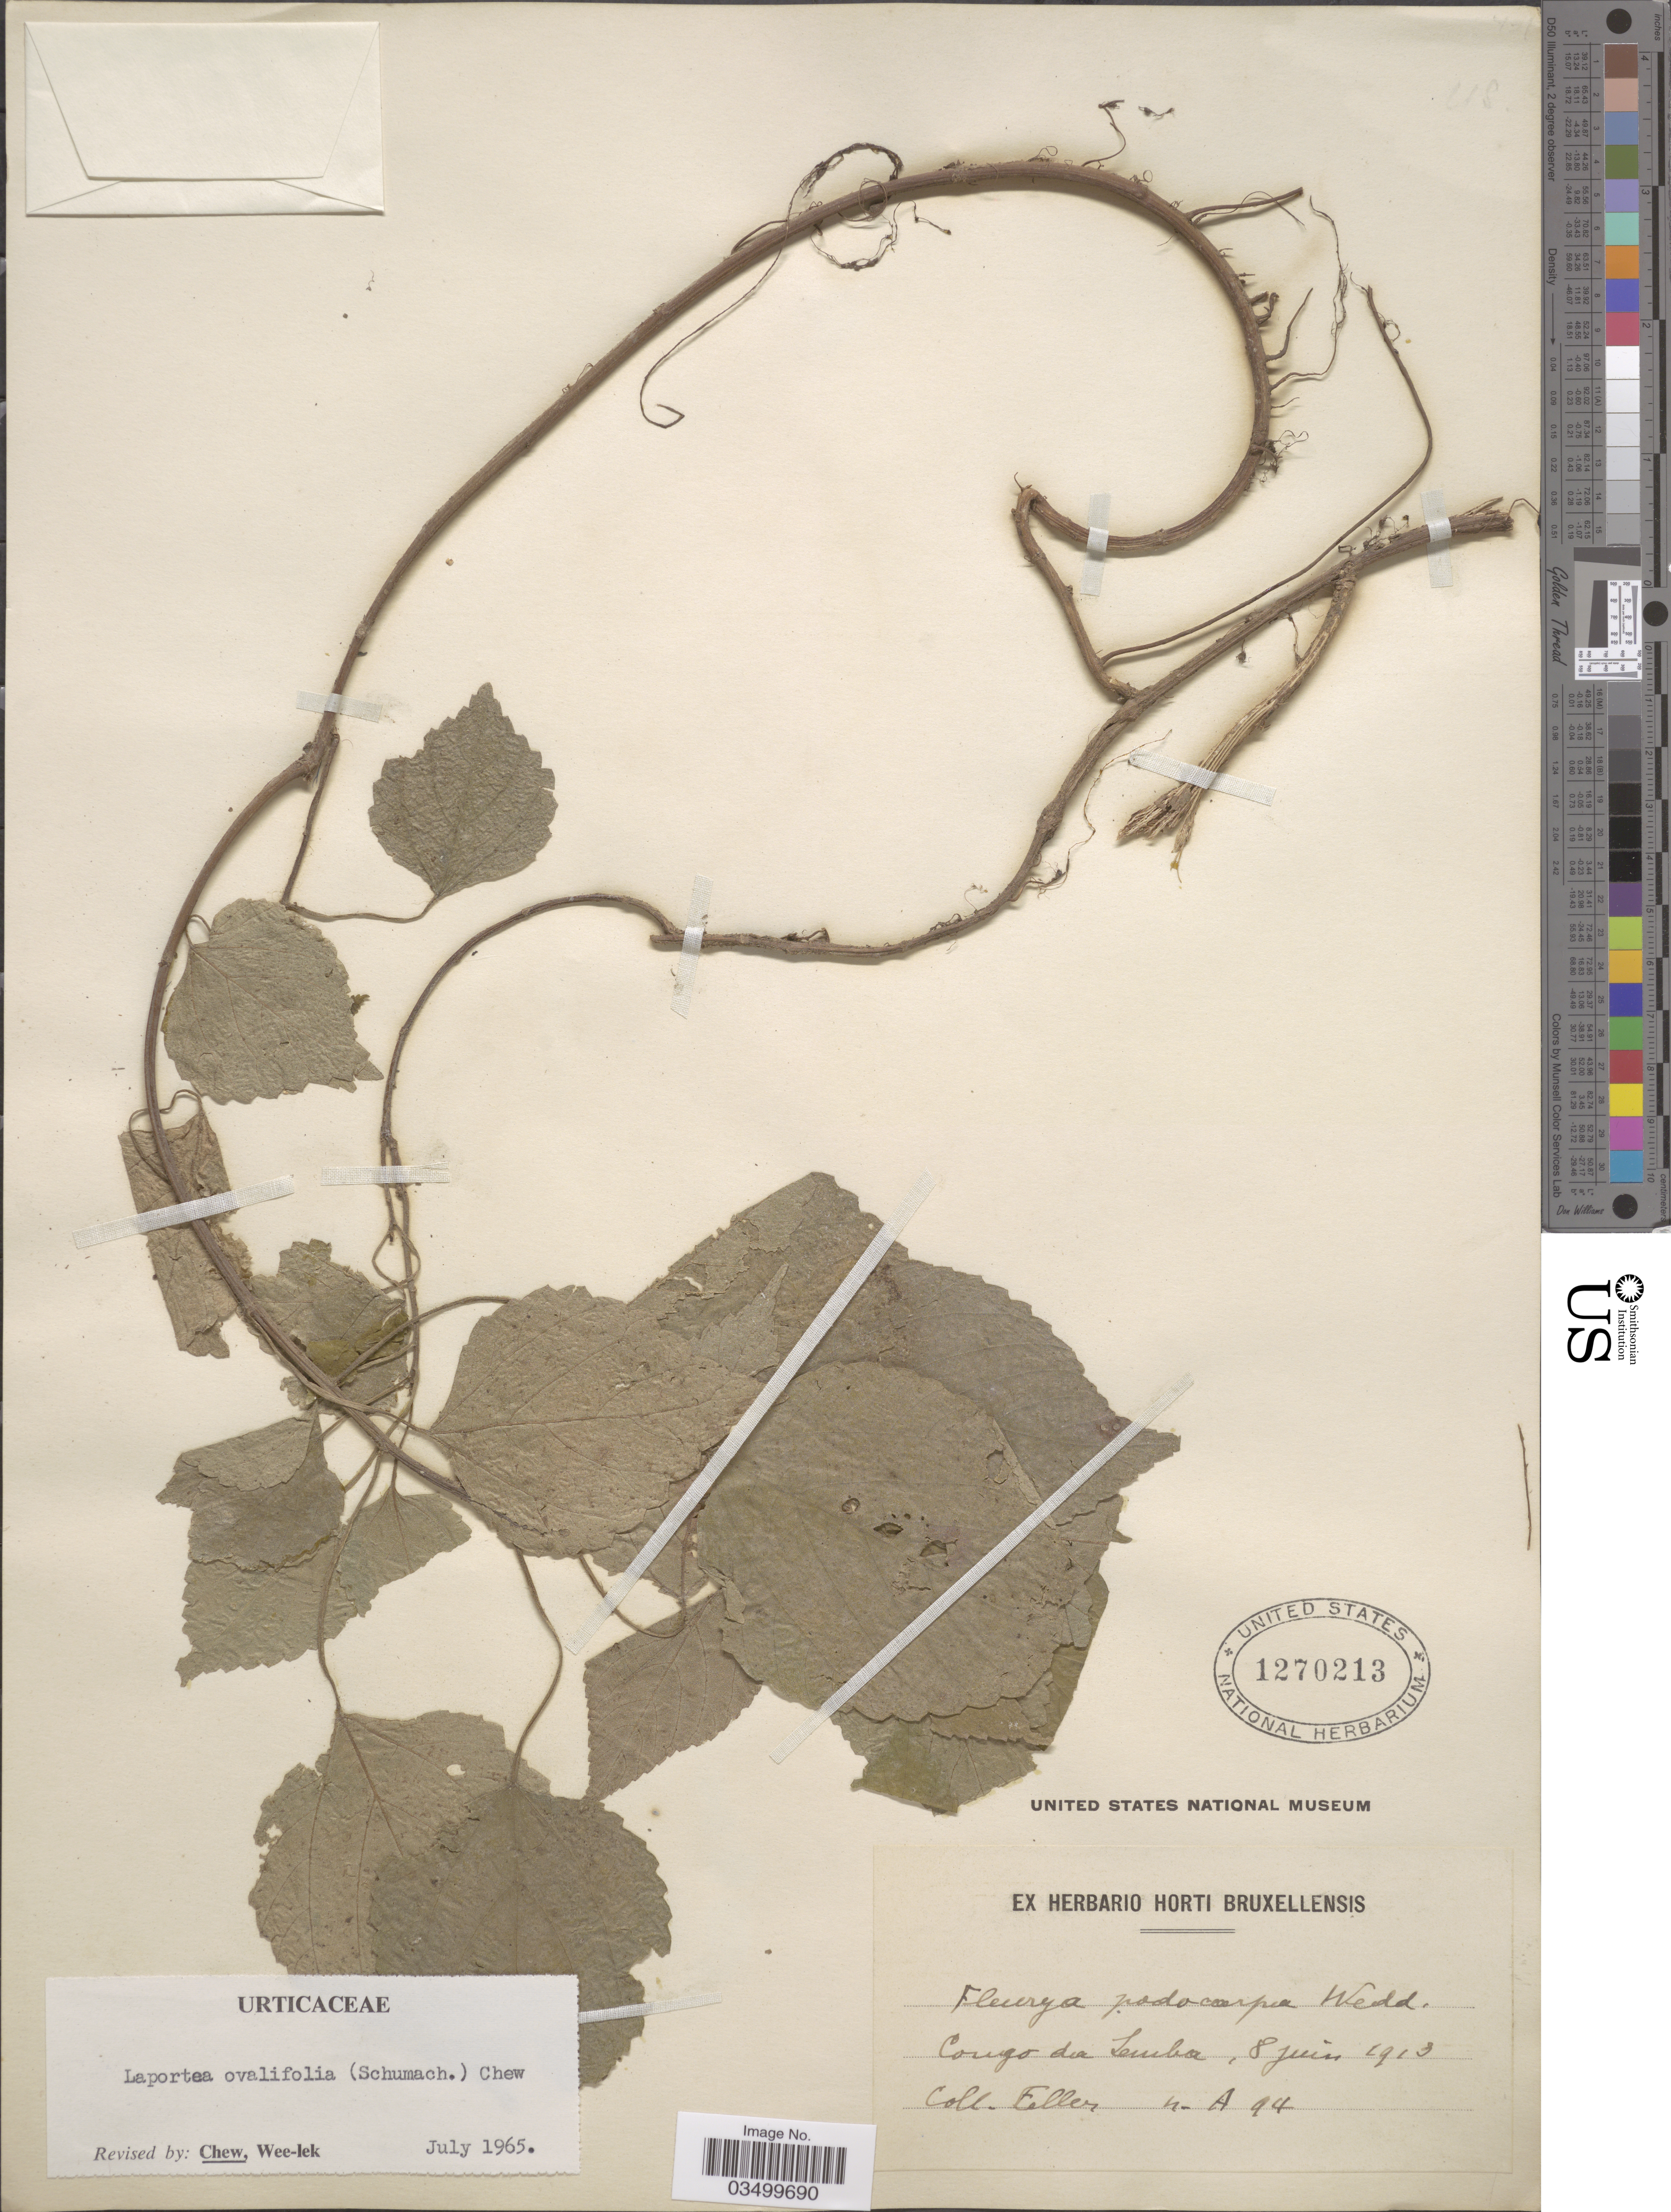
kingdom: Plantae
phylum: Tracheophyta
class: Magnoliopsida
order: Rosales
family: Urticaceae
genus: Laportea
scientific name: Laportea ovalifolia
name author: (Schum. & Thonn.) Chew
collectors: Feller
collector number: N. A 94*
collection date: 1913-06-08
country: Congo, Democratic Republic of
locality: Congo da Lemba.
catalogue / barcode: US 1270213